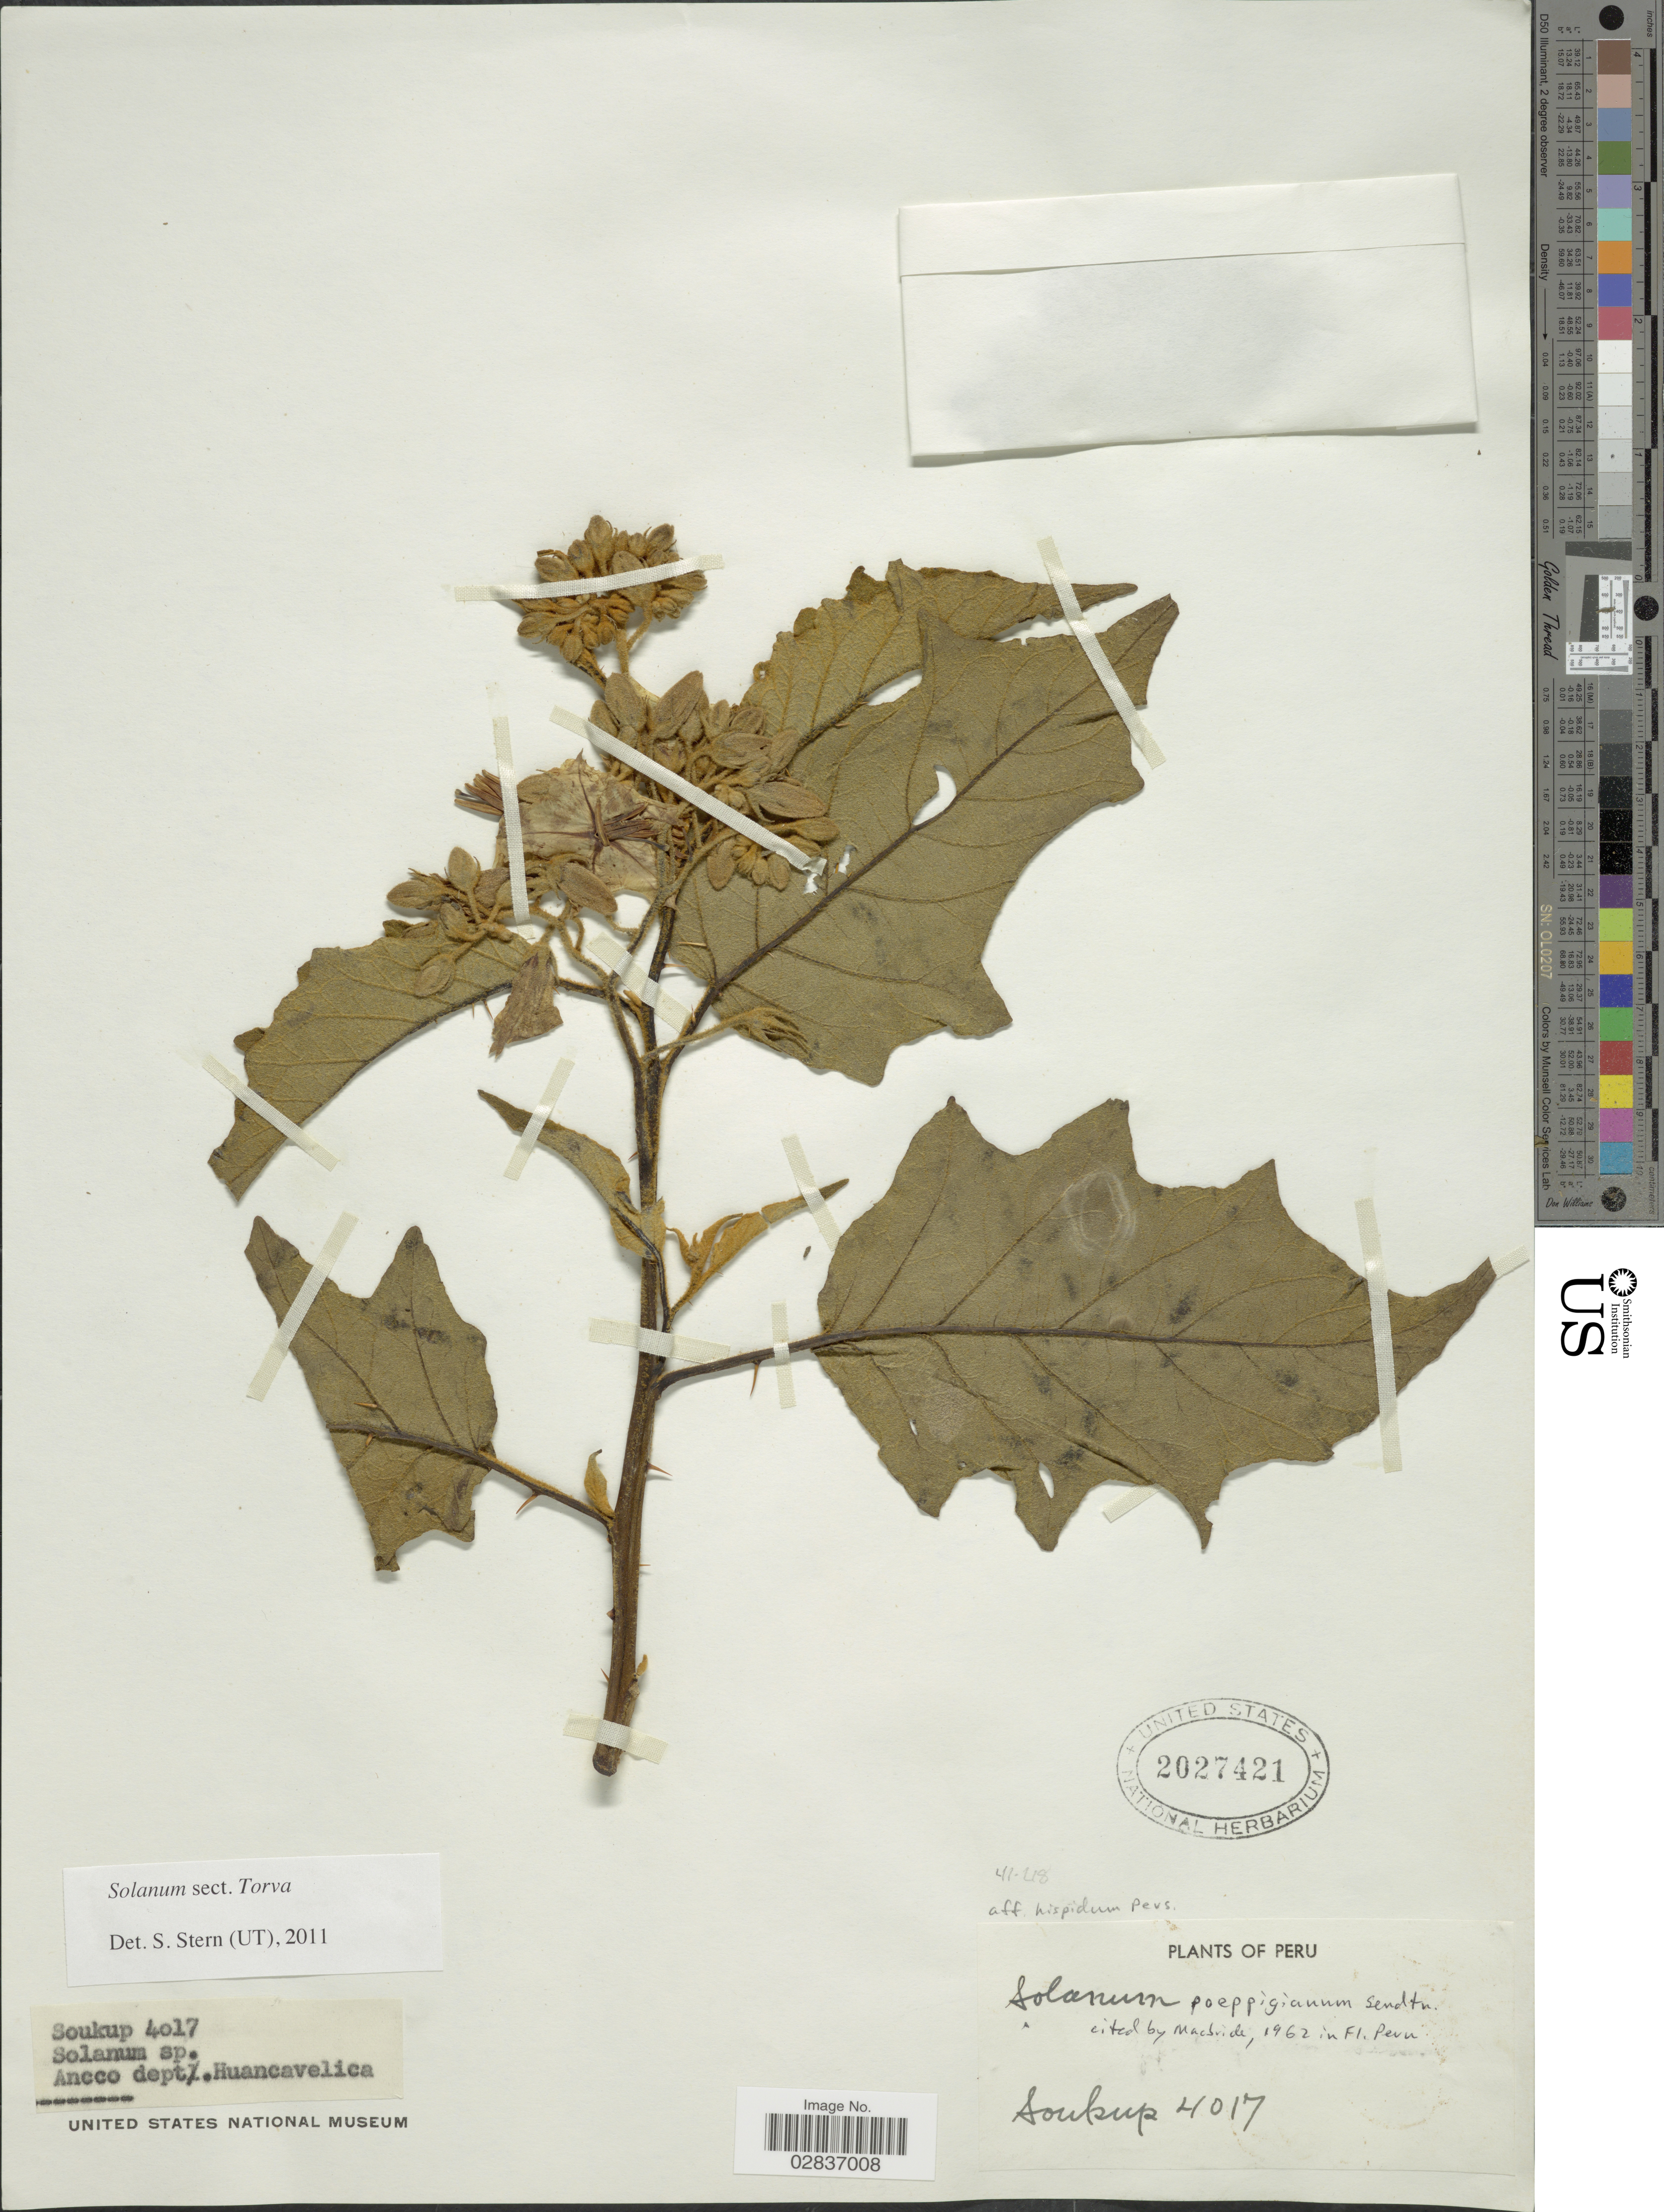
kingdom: Plantae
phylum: Tracheophyta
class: Magnoliopsida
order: Solanales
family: Solanaceae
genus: Solanum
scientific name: Solanum sp.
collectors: -- Soukup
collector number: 4017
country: Peru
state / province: Huancavelica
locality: Ancco, dept. Huancavelica.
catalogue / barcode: US 2027421